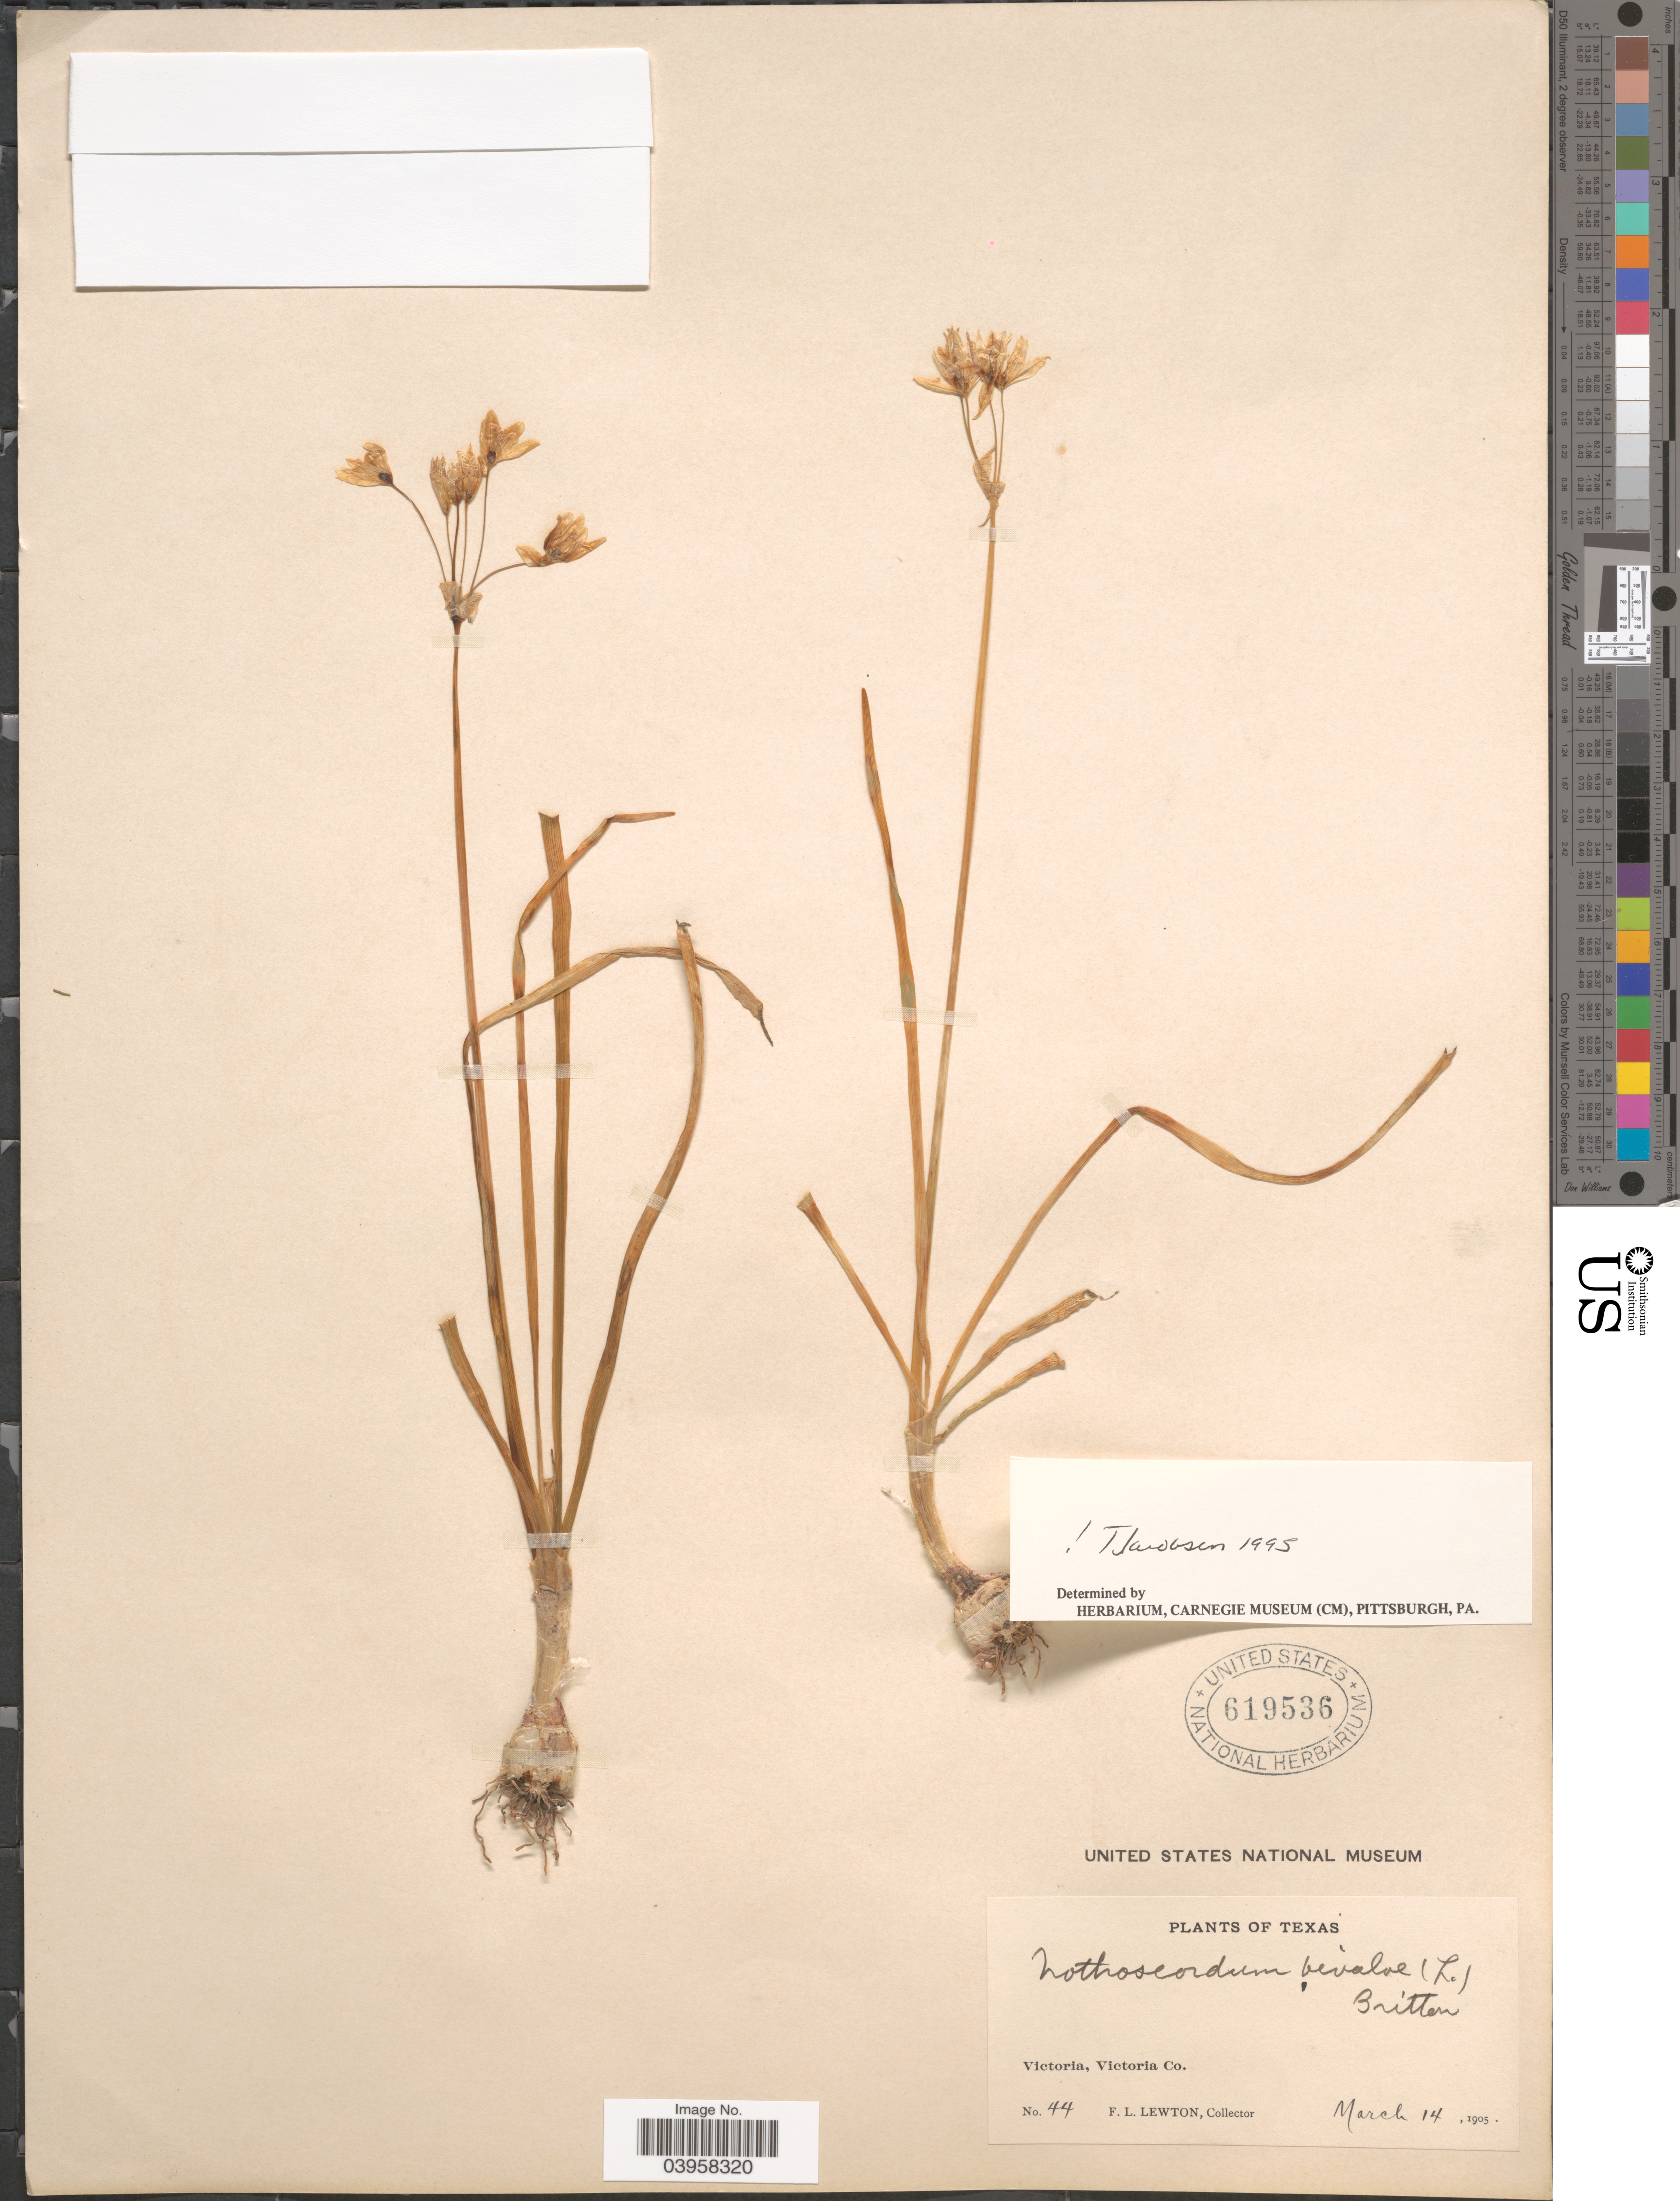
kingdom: Plantae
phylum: Tracheophyta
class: Liliopsida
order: Asparagales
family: Amaryllidaceae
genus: Nothoscordum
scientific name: Nothoscordum bivalve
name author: (L.) Britton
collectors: F. L. Lewton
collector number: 44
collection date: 1905-03-14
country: United States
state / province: Texas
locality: Victoria, Victoria Co.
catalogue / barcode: US 619536